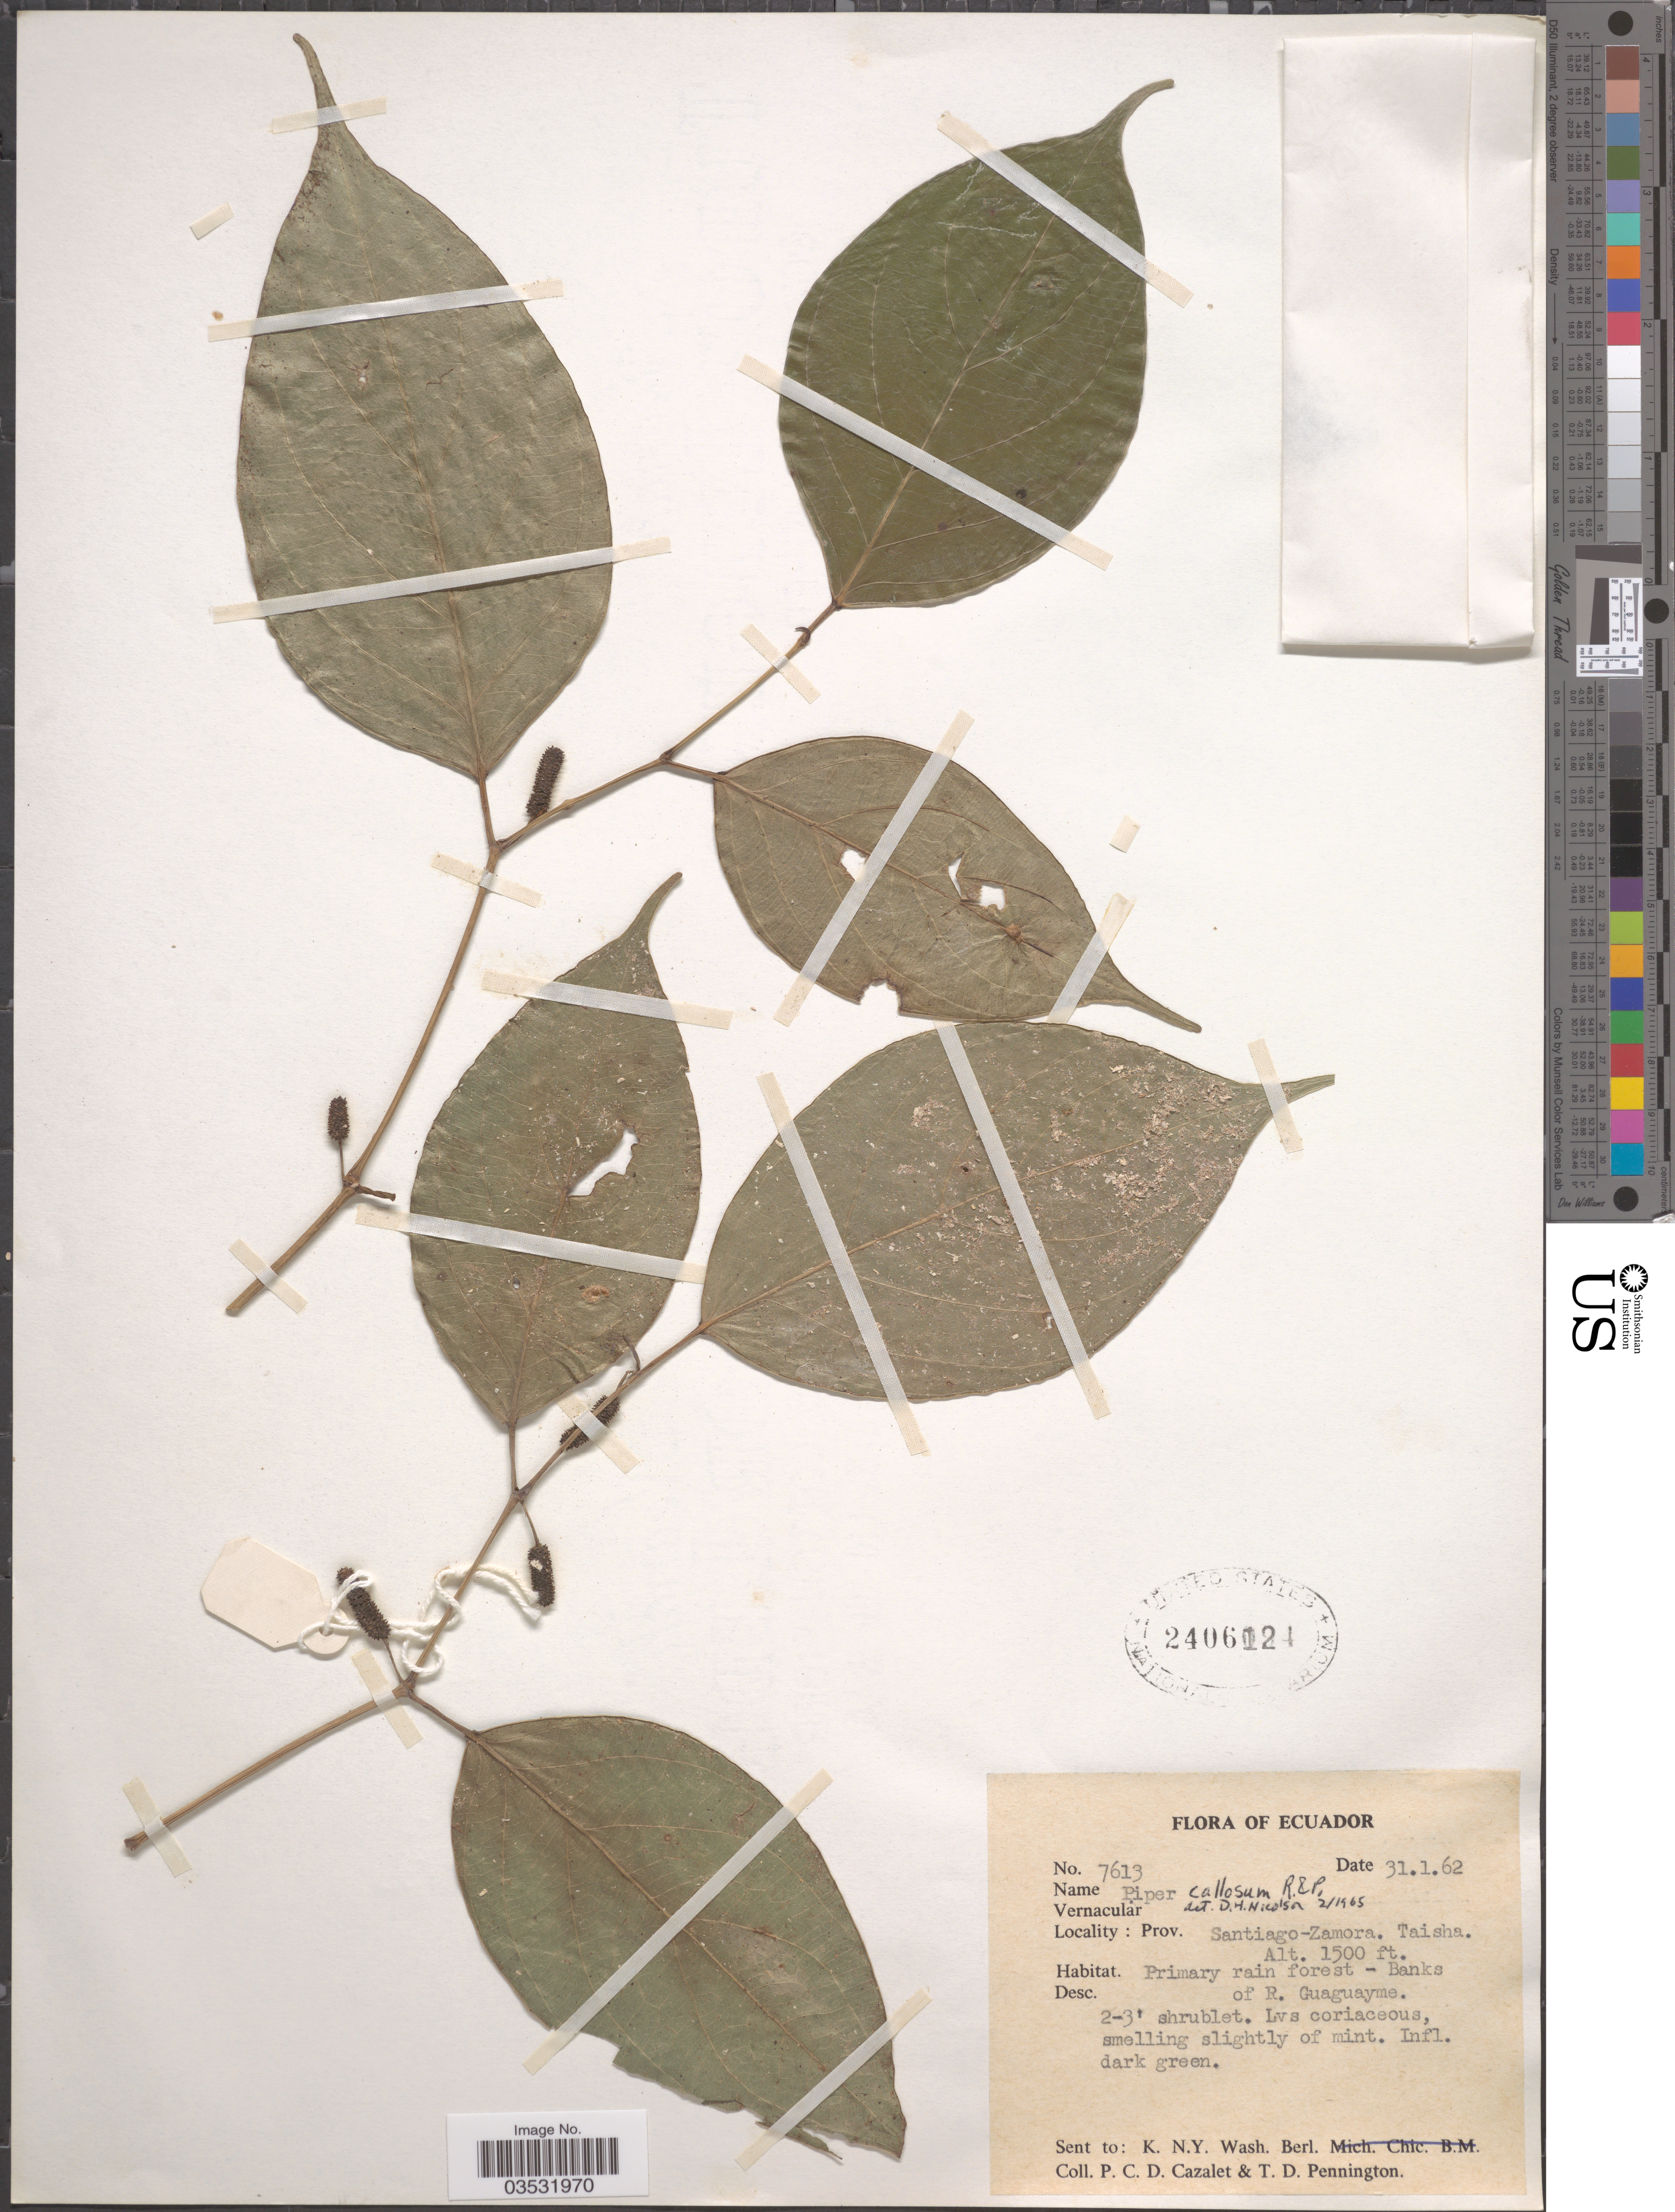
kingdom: Plantae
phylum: Tracheophyta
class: Magnoliopsida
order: Piperales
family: Piperaceae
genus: Piper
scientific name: Piper callosum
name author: Ruiz & Pav.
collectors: P. C. D. Cazalet & T. D. Pennington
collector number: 7613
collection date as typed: Transcribed d/m/y: 31/1/62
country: Ecuador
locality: Prov. Santiago-Zamora. Taisha. Primary rain forest - Banks of R. Guaguayme.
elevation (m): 457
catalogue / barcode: US 2406124